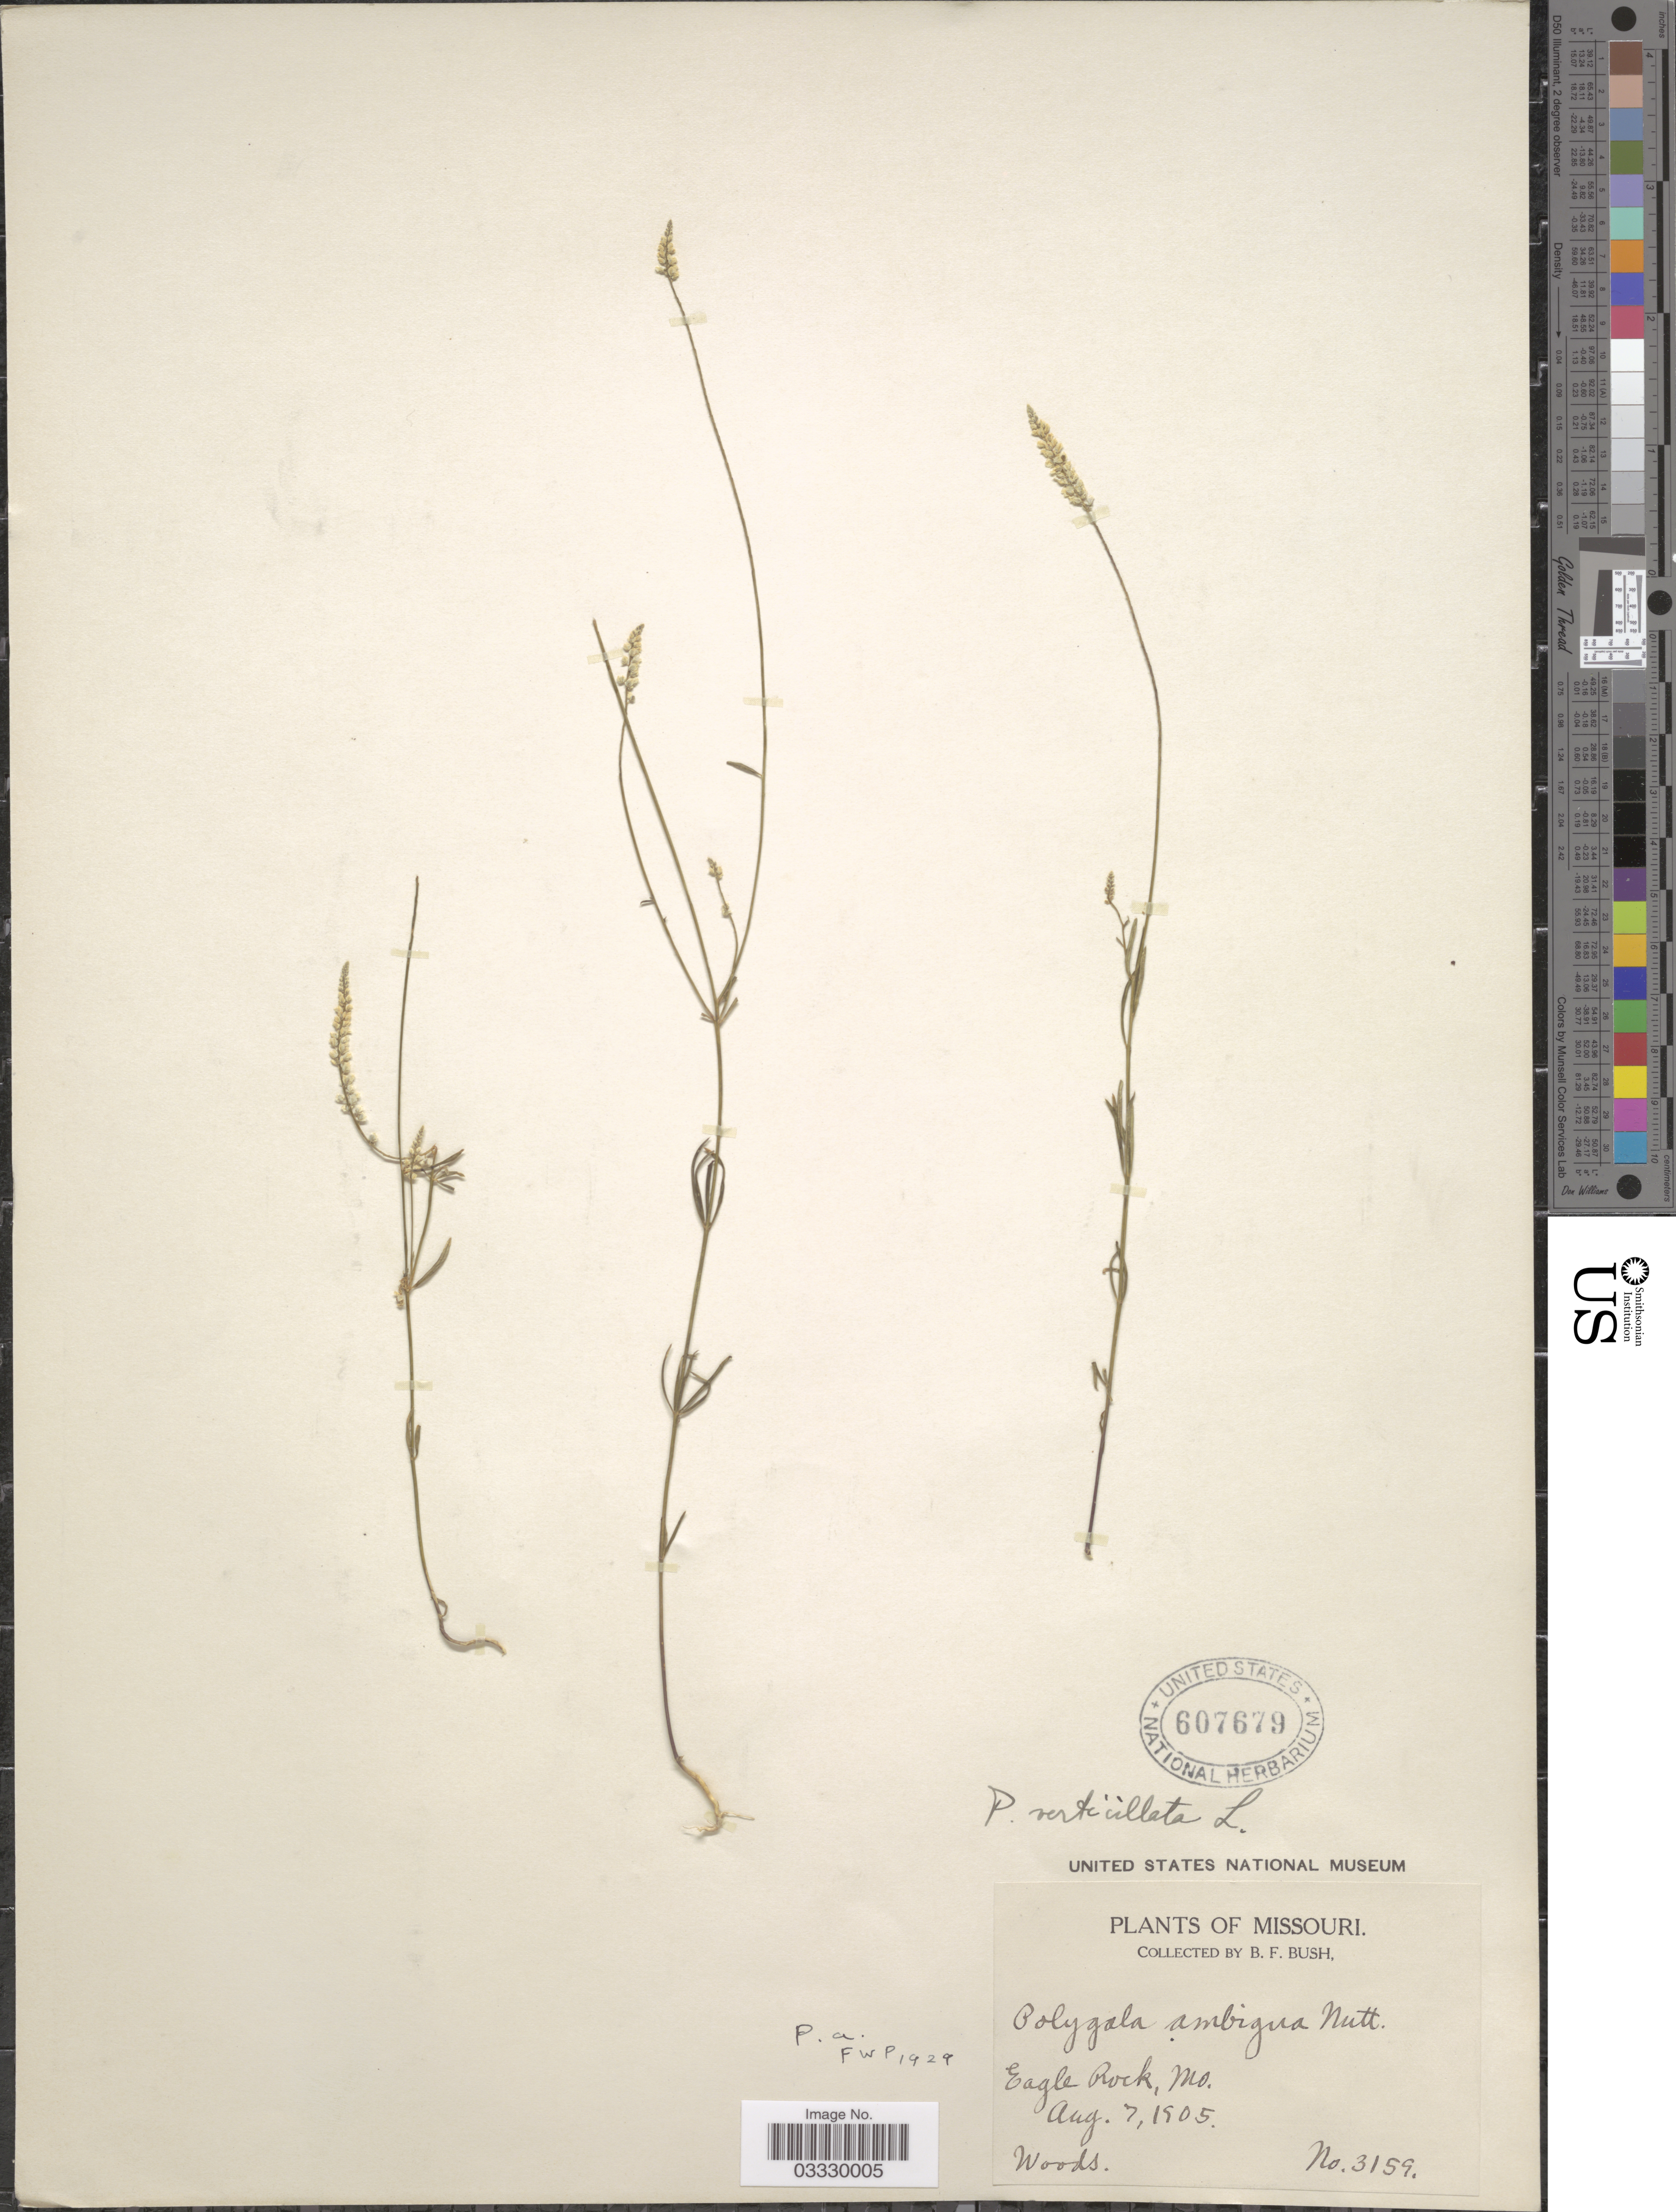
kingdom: Plantae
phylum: Tracheophyta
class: Magnoliopsida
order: Fabales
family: Polygalaceae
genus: Polygala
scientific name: Polygala ambigua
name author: Nutt.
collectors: B. F. Bush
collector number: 3159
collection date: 1905-08-07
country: United States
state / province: Missouri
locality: Eagle Rock.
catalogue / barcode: US 607679